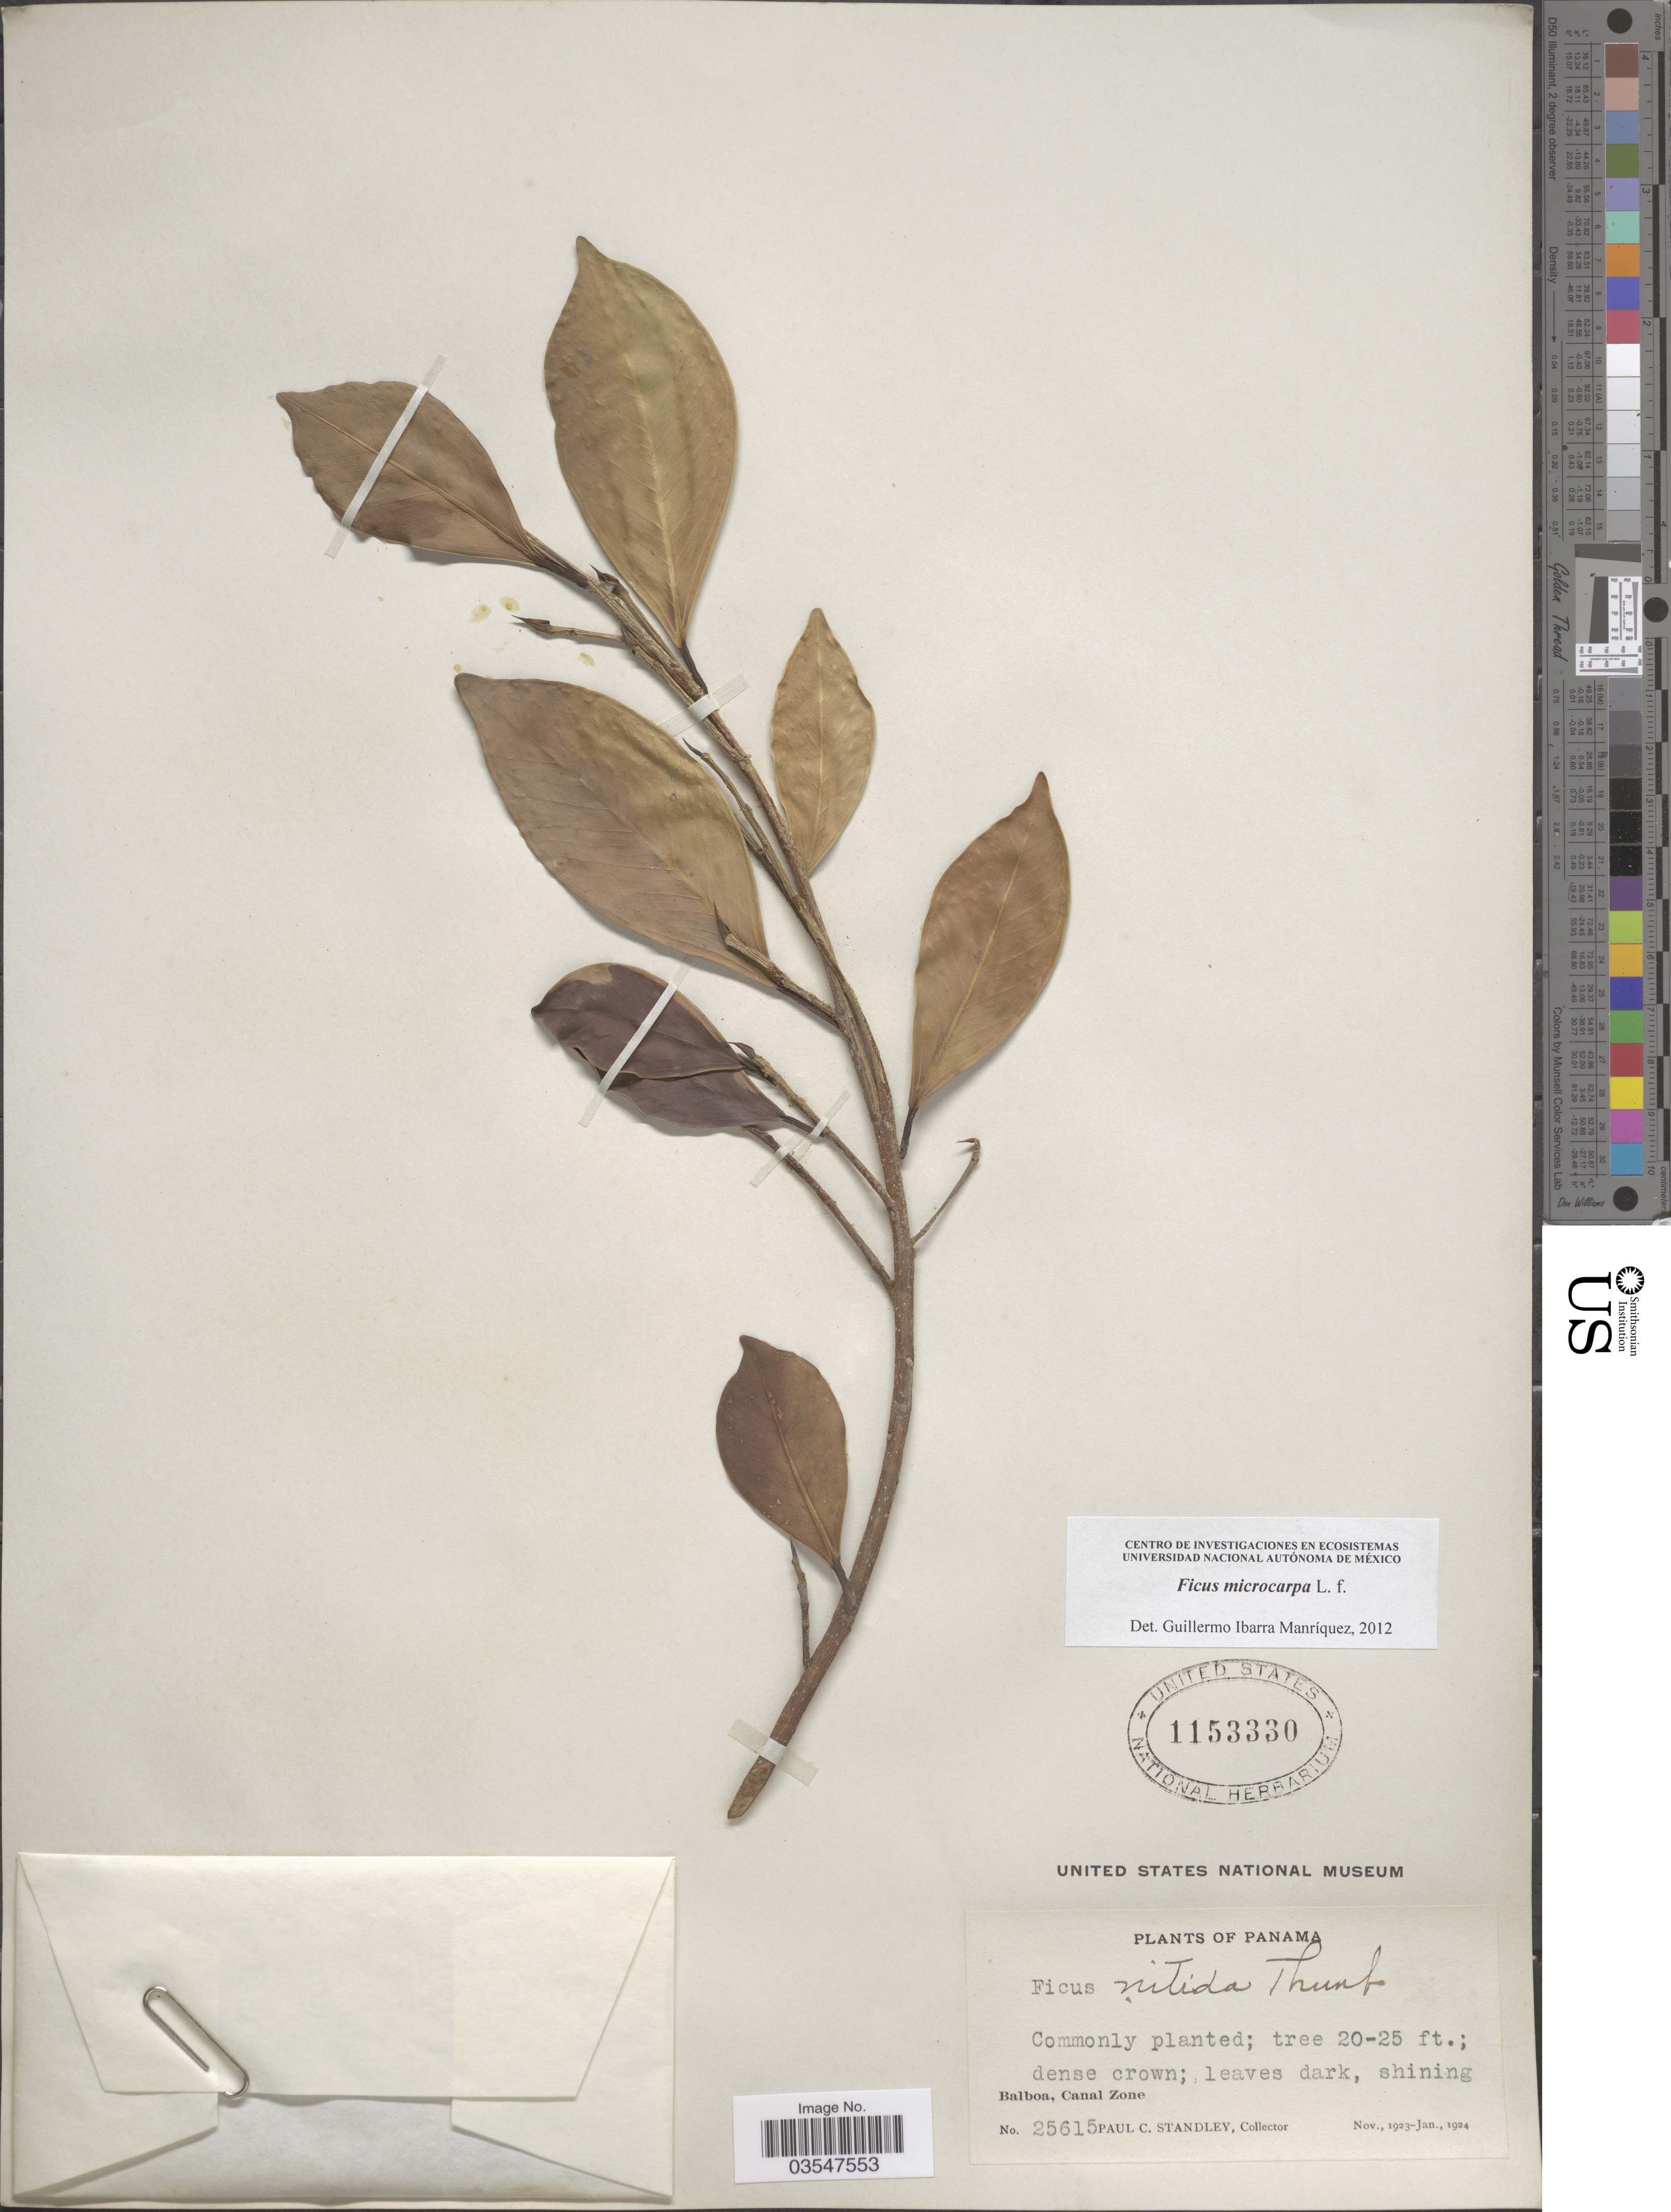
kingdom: Plantae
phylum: Tracheophyta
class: Magnoliopsida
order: Rosales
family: Moraceae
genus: Ficus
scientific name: Ficus microcarpa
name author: L. f.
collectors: P. C. Standley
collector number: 25615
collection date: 1923-11/1924-01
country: Panama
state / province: Colón / Panamá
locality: Balboa, Canal Zone.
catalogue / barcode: US 1153330